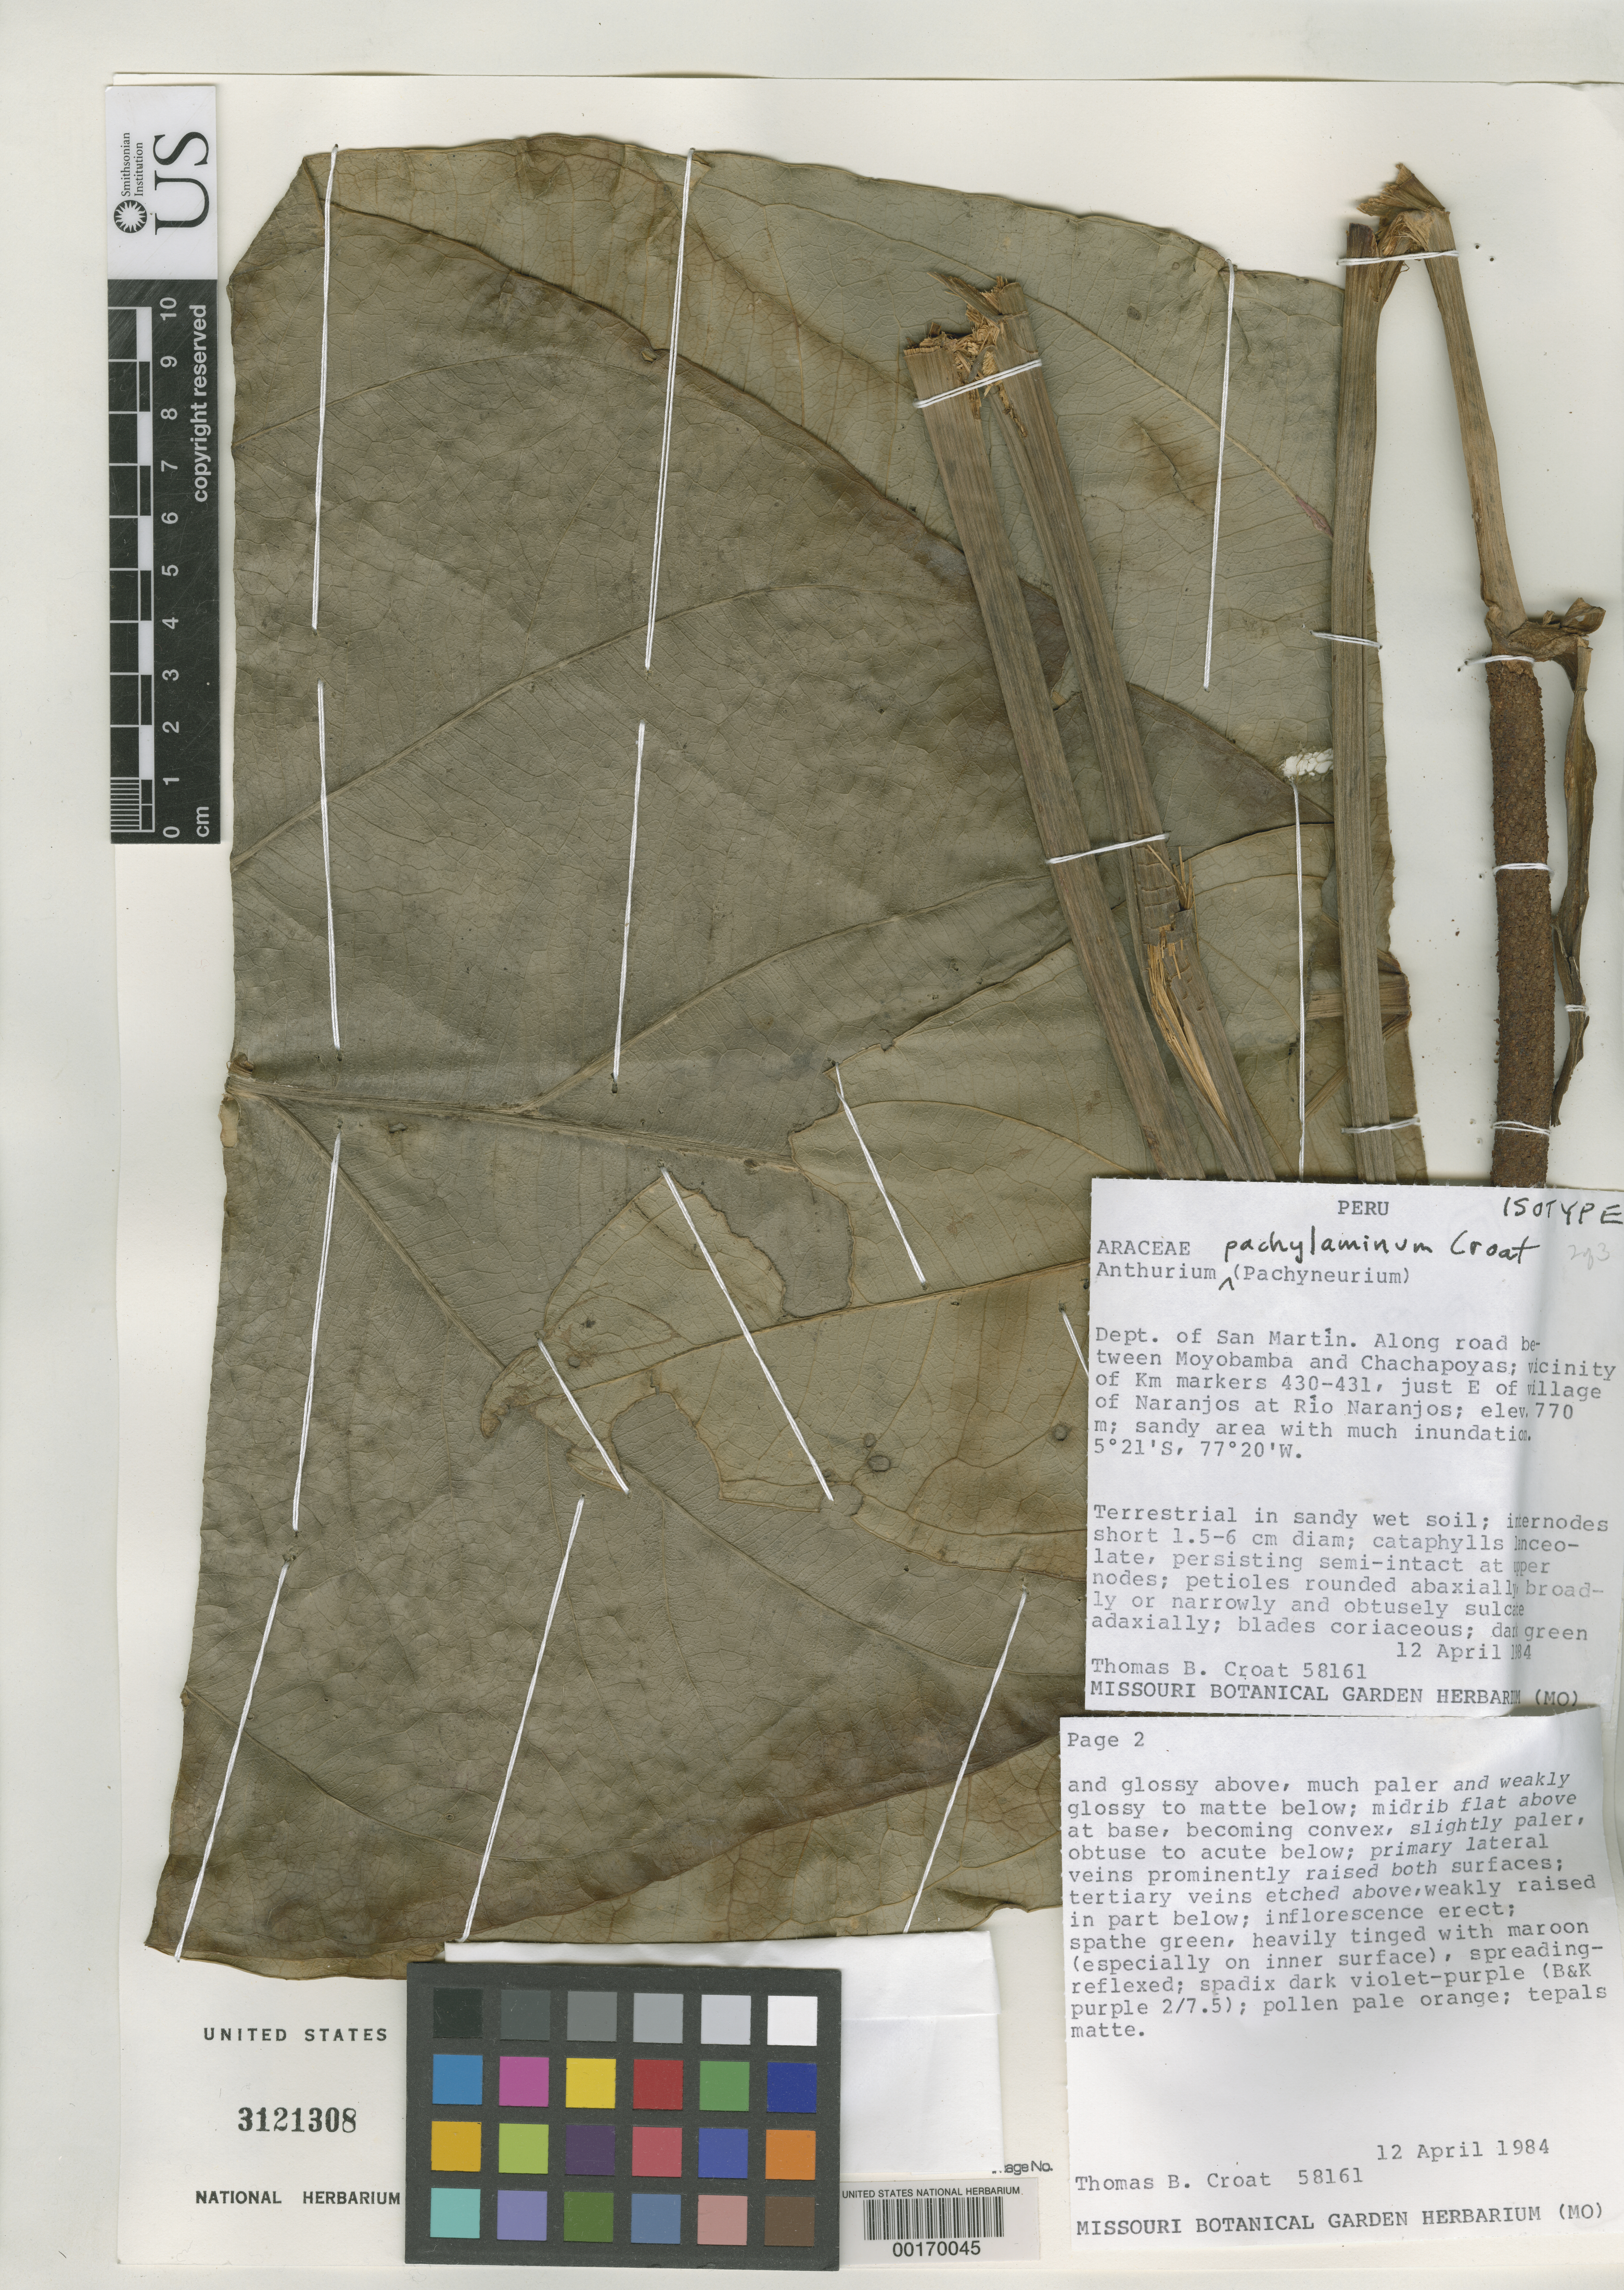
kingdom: Plantae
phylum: Tracheophyta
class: Liliopsida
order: Alismatales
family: Araceae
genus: Anthurium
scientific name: Anthurium pachylaminum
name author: Croat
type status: Isotype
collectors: T. B. Croat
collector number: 58161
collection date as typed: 12 Apr 1984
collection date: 1984-04-12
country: Peru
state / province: San Martín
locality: Along road between Moyobamba and Chachapoyas, vicinity of km markers 430-431, just E of village of Naranjos at Rio Naranjos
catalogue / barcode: US 3121308